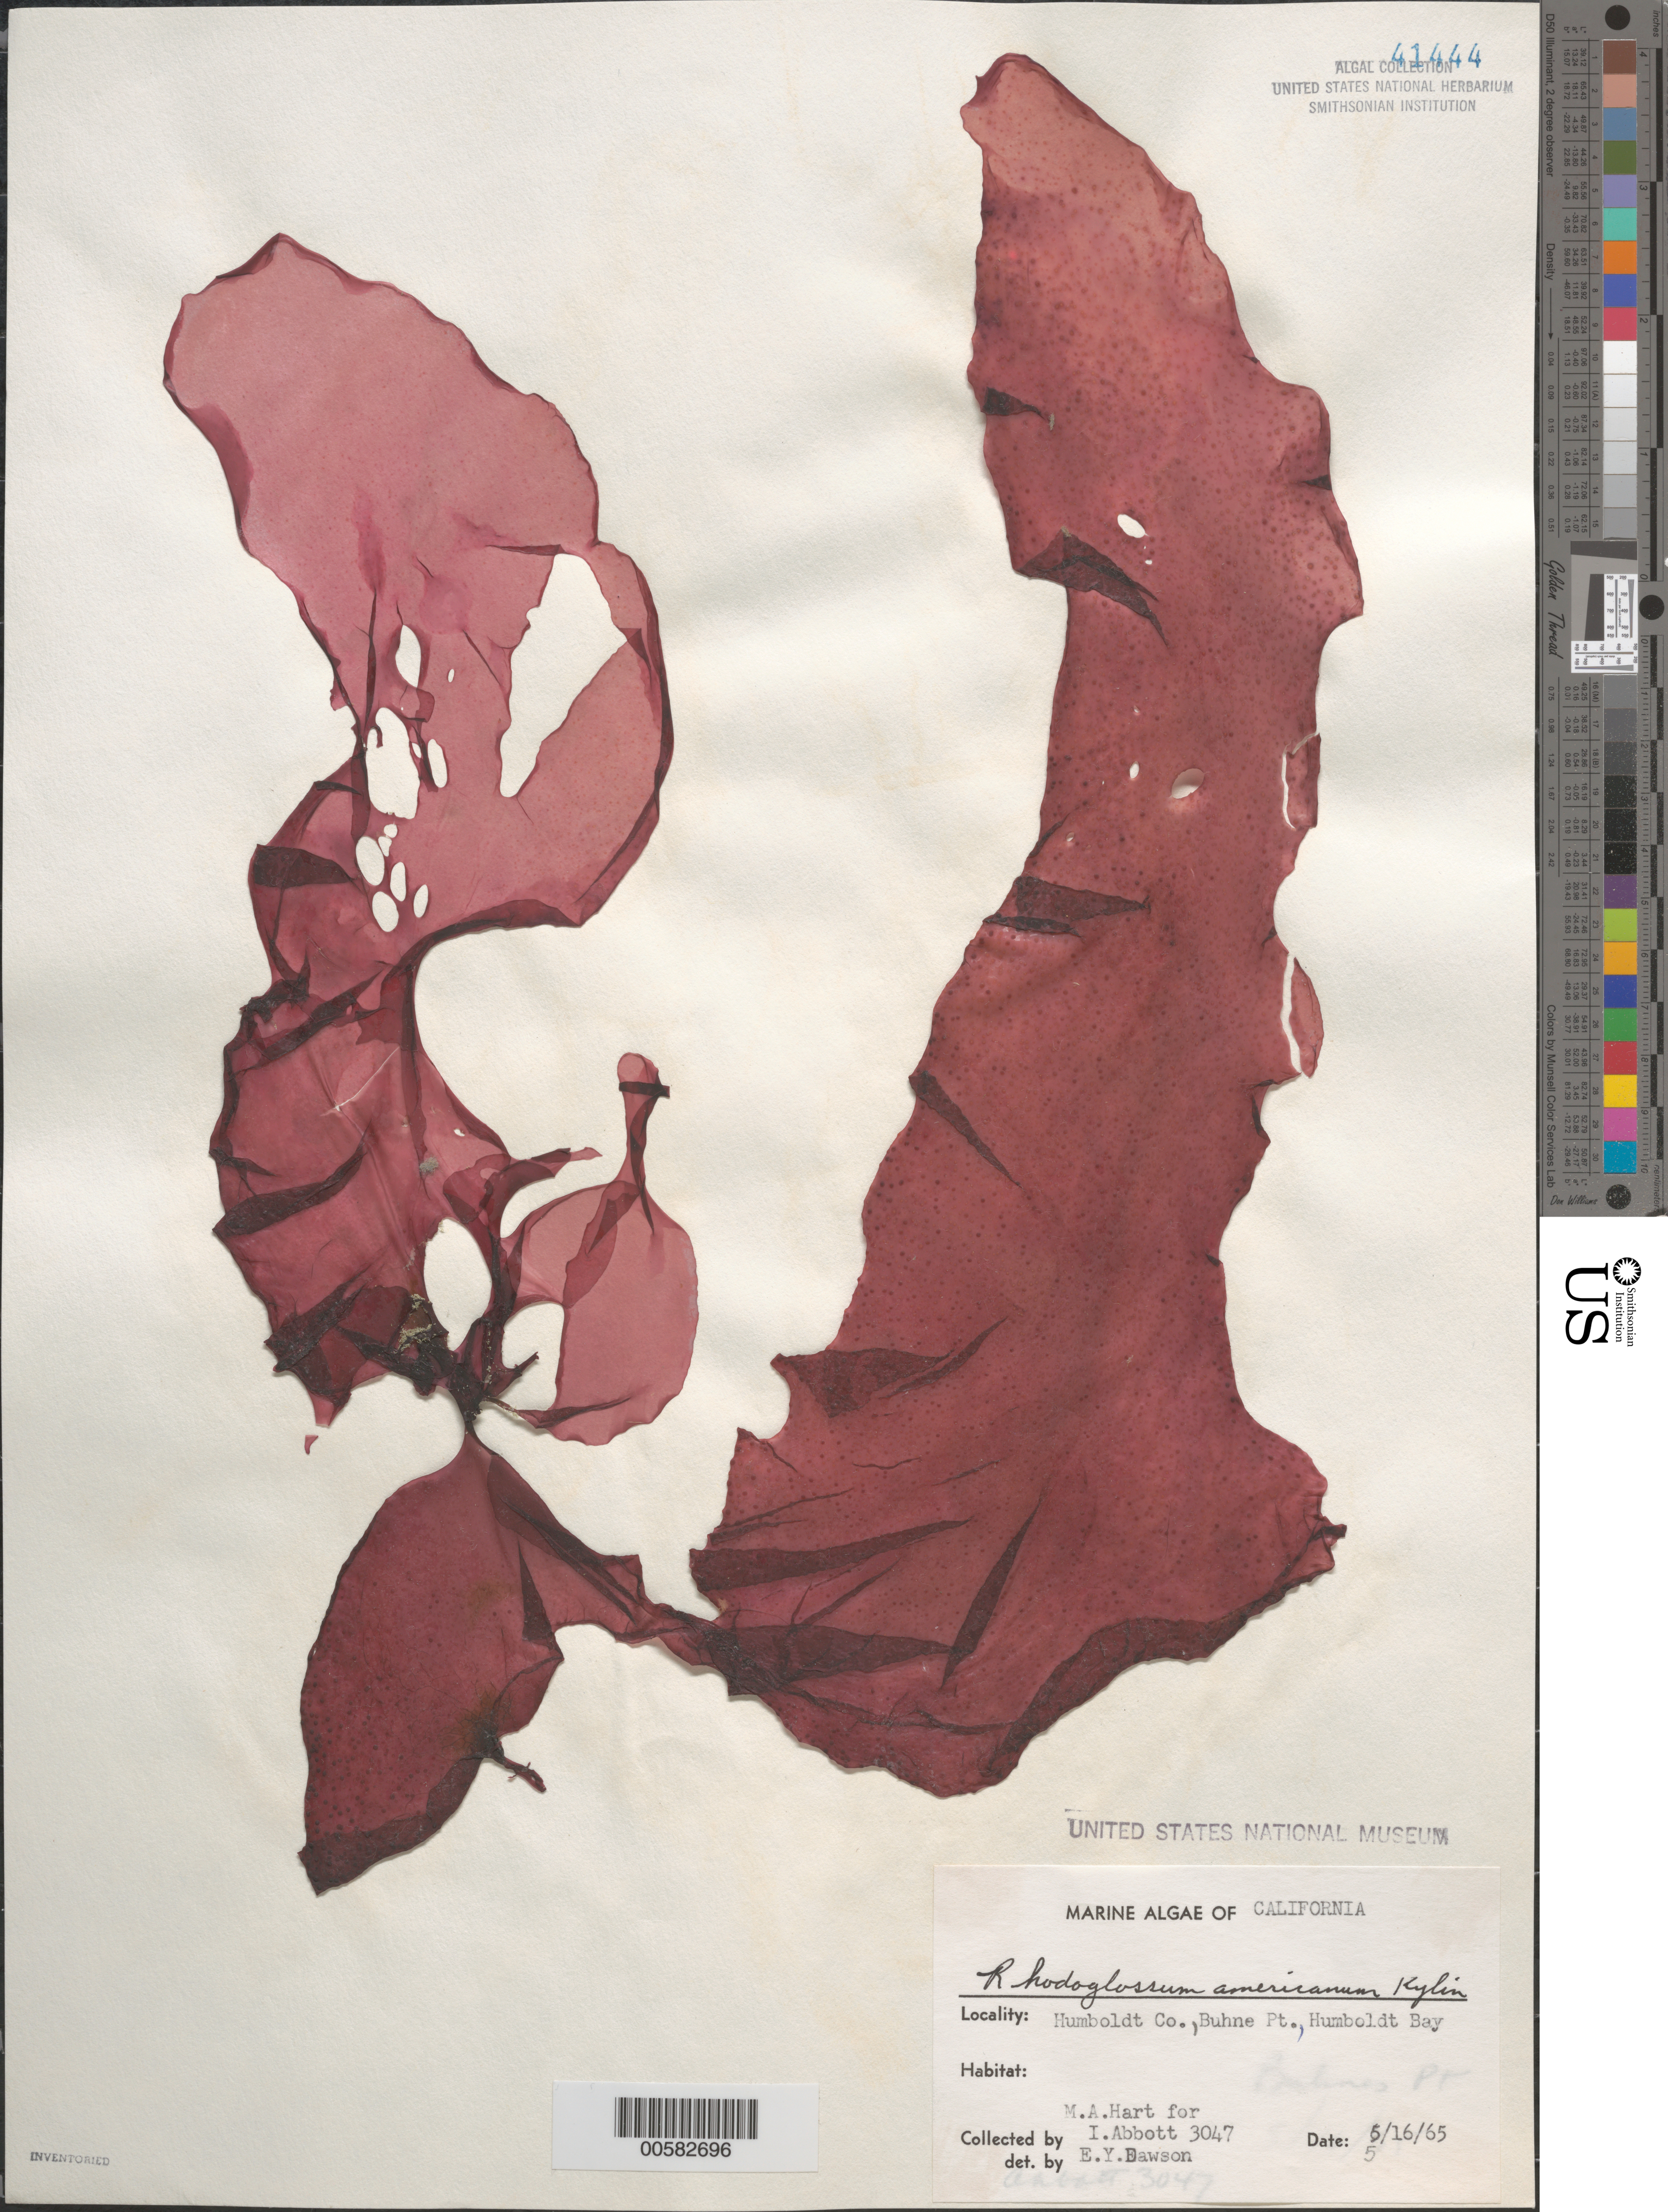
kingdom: Plantae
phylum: Rhodophyta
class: Florideophyceae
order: Gigartinales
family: Gigartinaceae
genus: Mazzaella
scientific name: Mazzaella californica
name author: (J. Agardh) G. De Toni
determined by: Algae name updating Project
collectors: M. A. Hart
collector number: IAA 3047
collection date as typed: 16 May 1965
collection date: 1965-05-16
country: United States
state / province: California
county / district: Humboldt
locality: Buhne Point, Humboldt Bay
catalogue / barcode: US 41444